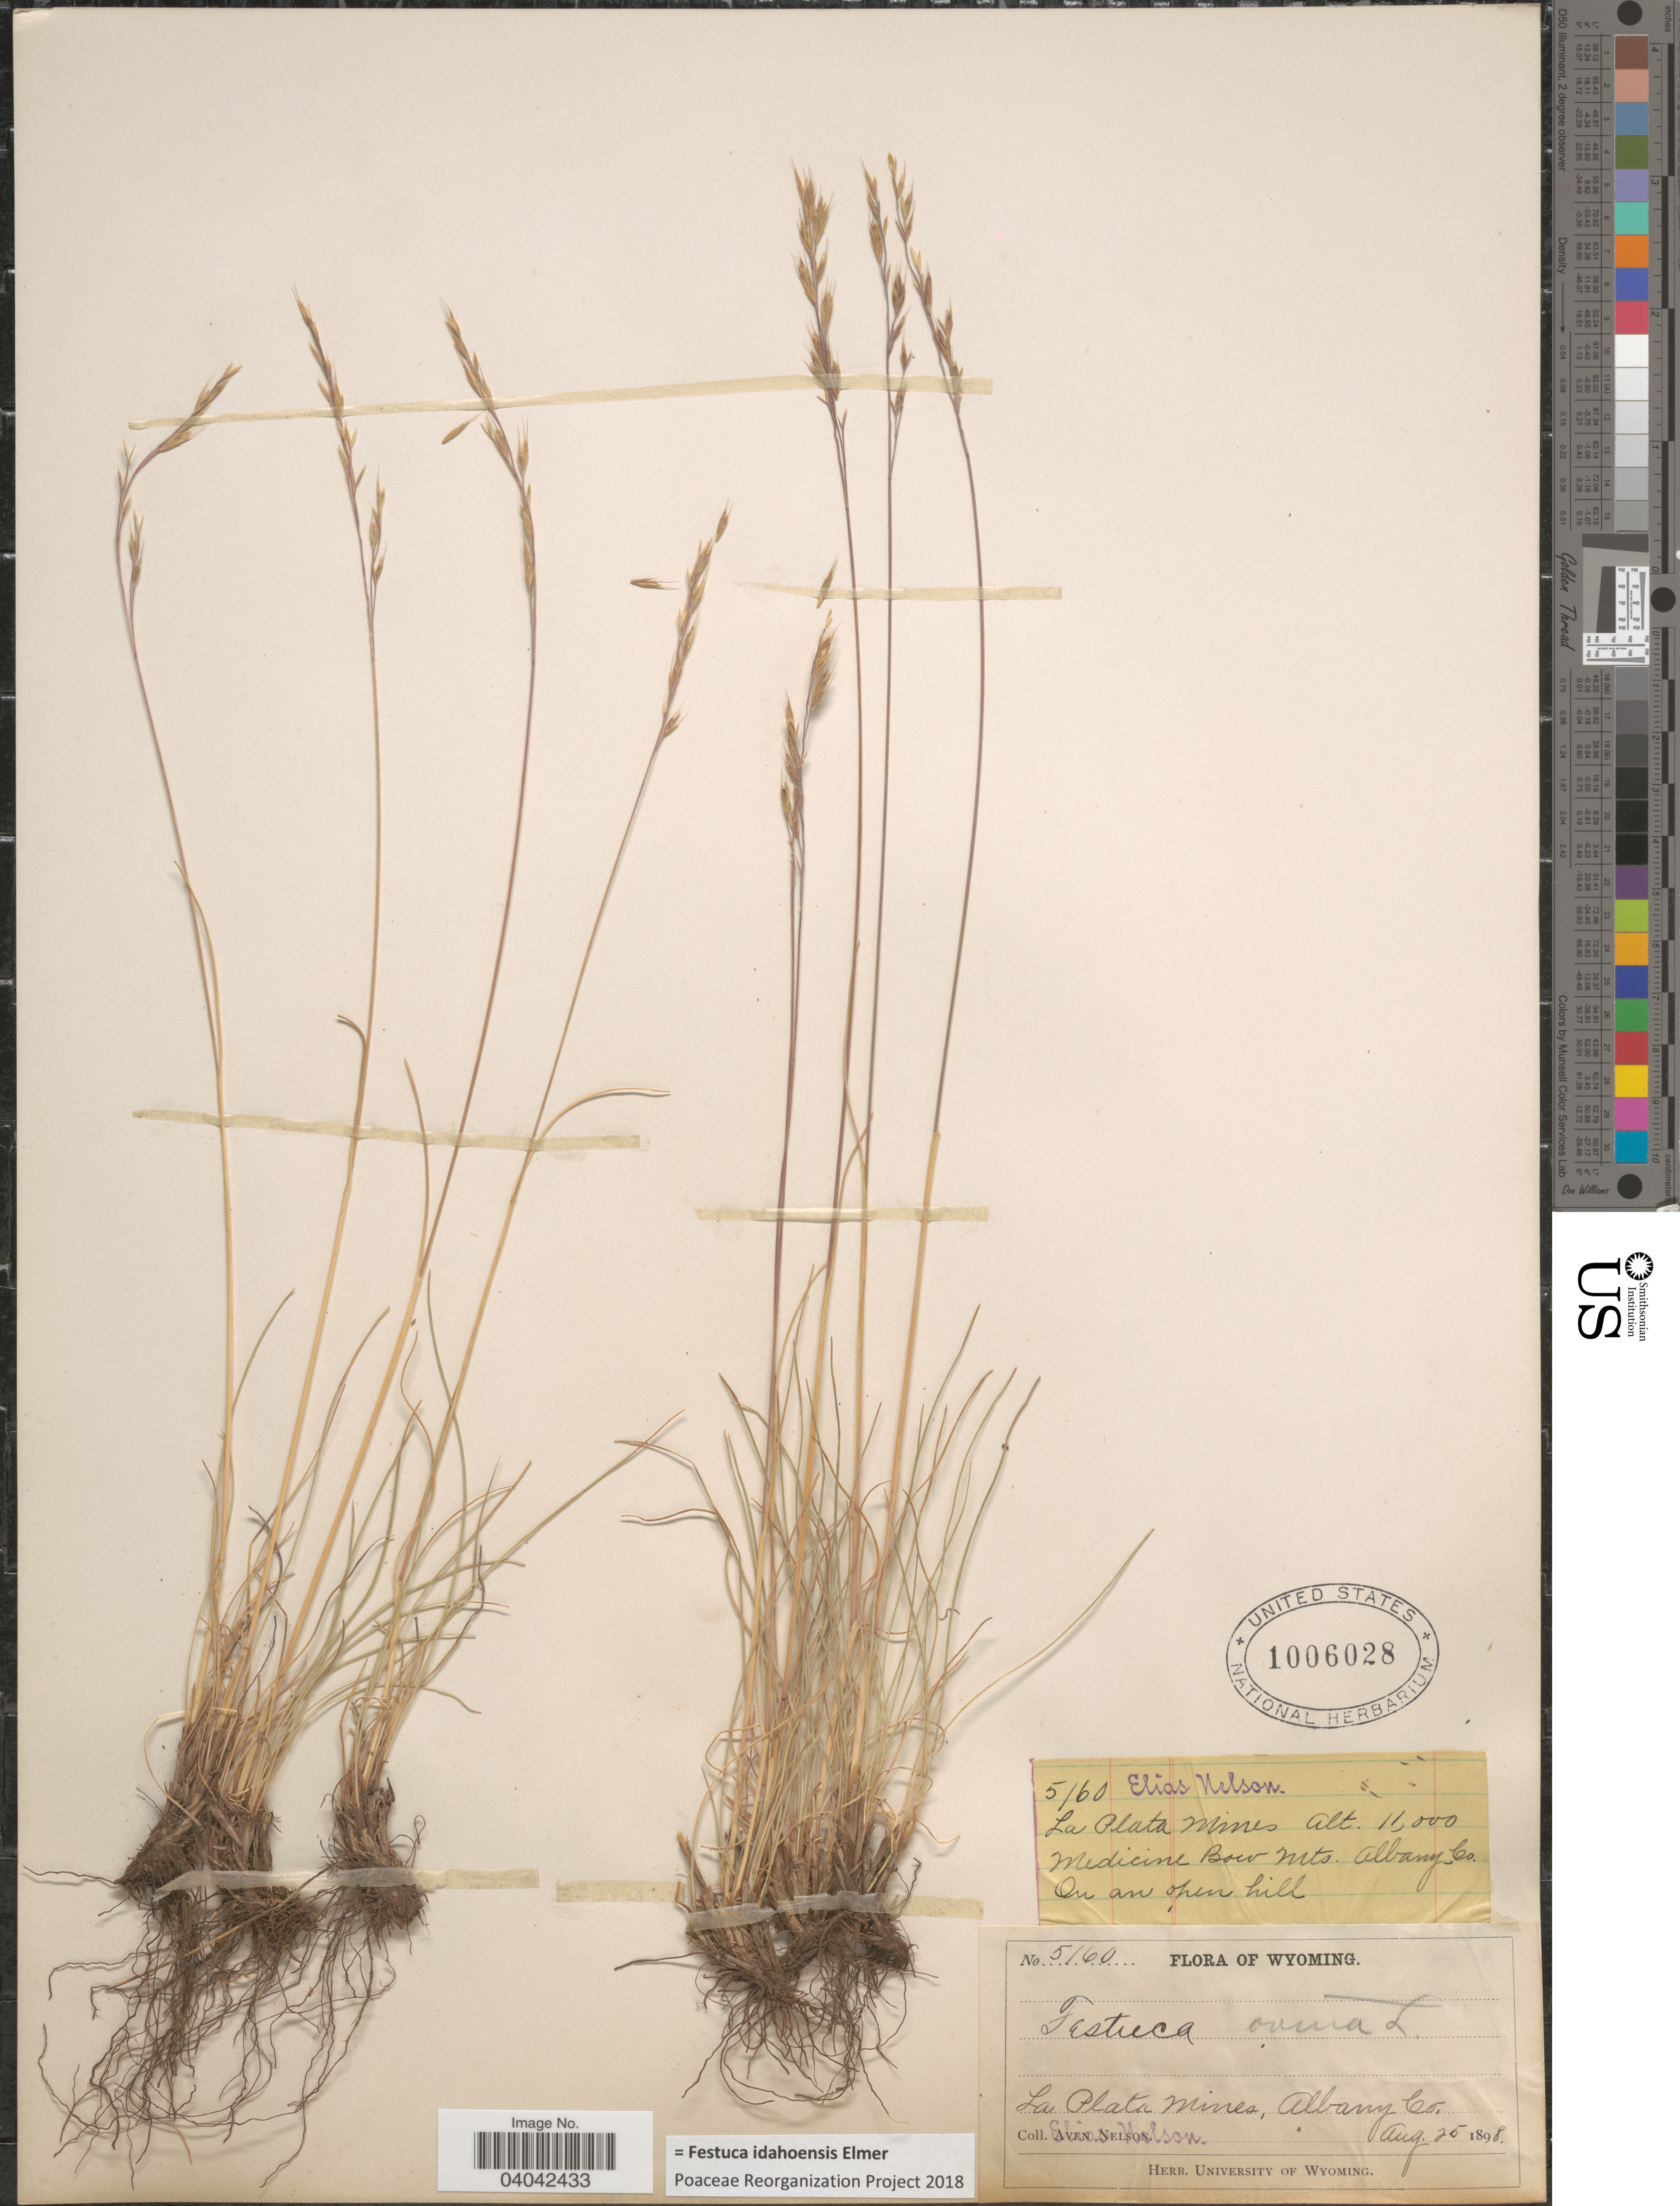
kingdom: Plantae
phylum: Tracheophyta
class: Liliopsida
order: Poales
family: Poaceae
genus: Festuca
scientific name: Festuca idahoensis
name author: Elmer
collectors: E. Nelson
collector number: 5160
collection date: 1898-08-25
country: United States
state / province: Wyoming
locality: La Plata Mines. Medicine Bow Mts. Albany Co.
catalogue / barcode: US 1006028